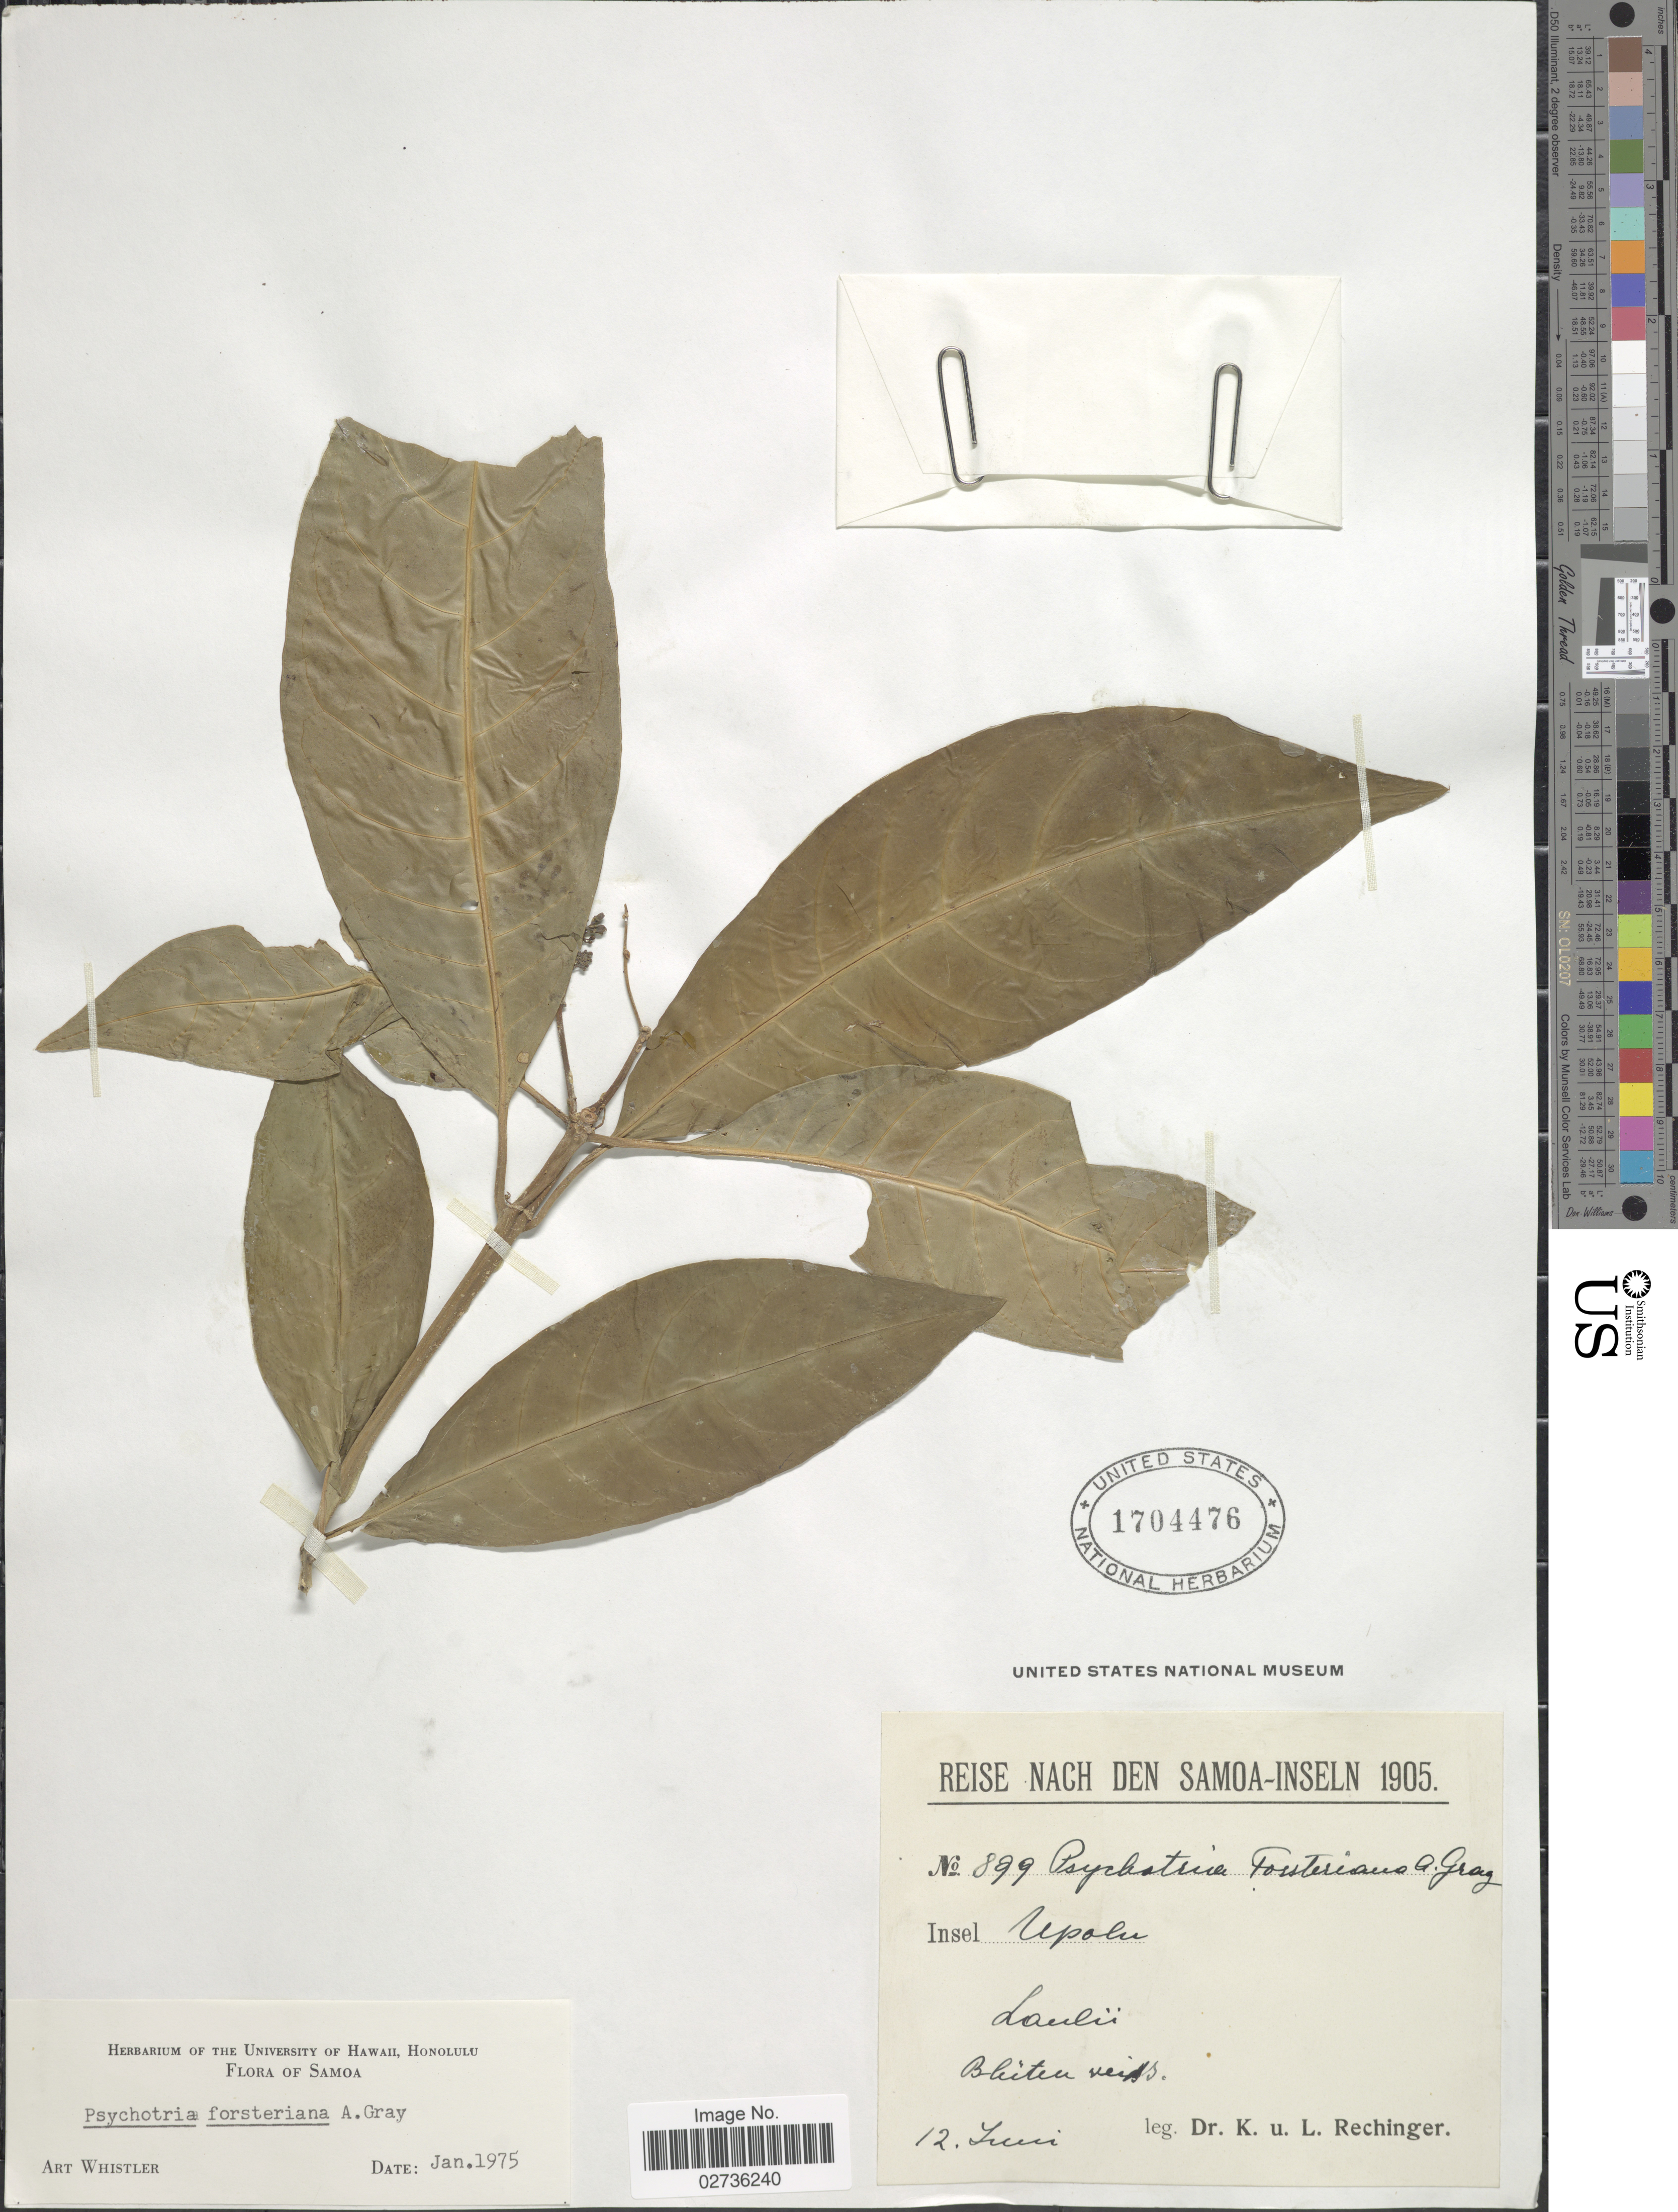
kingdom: Plantae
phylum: Tracheophyta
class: Magnoliopsida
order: Gentianales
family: Rubiaceae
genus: Psychotria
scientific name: Psychotria forsteriana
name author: A. Gray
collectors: K. Rechinger & L. Rechinger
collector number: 899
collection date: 1905-06-12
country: Samoa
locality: Samoa-Inseln. Insel Upolu. Loulii. Bluten weiss. [interpreted]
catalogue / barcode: US 1704476